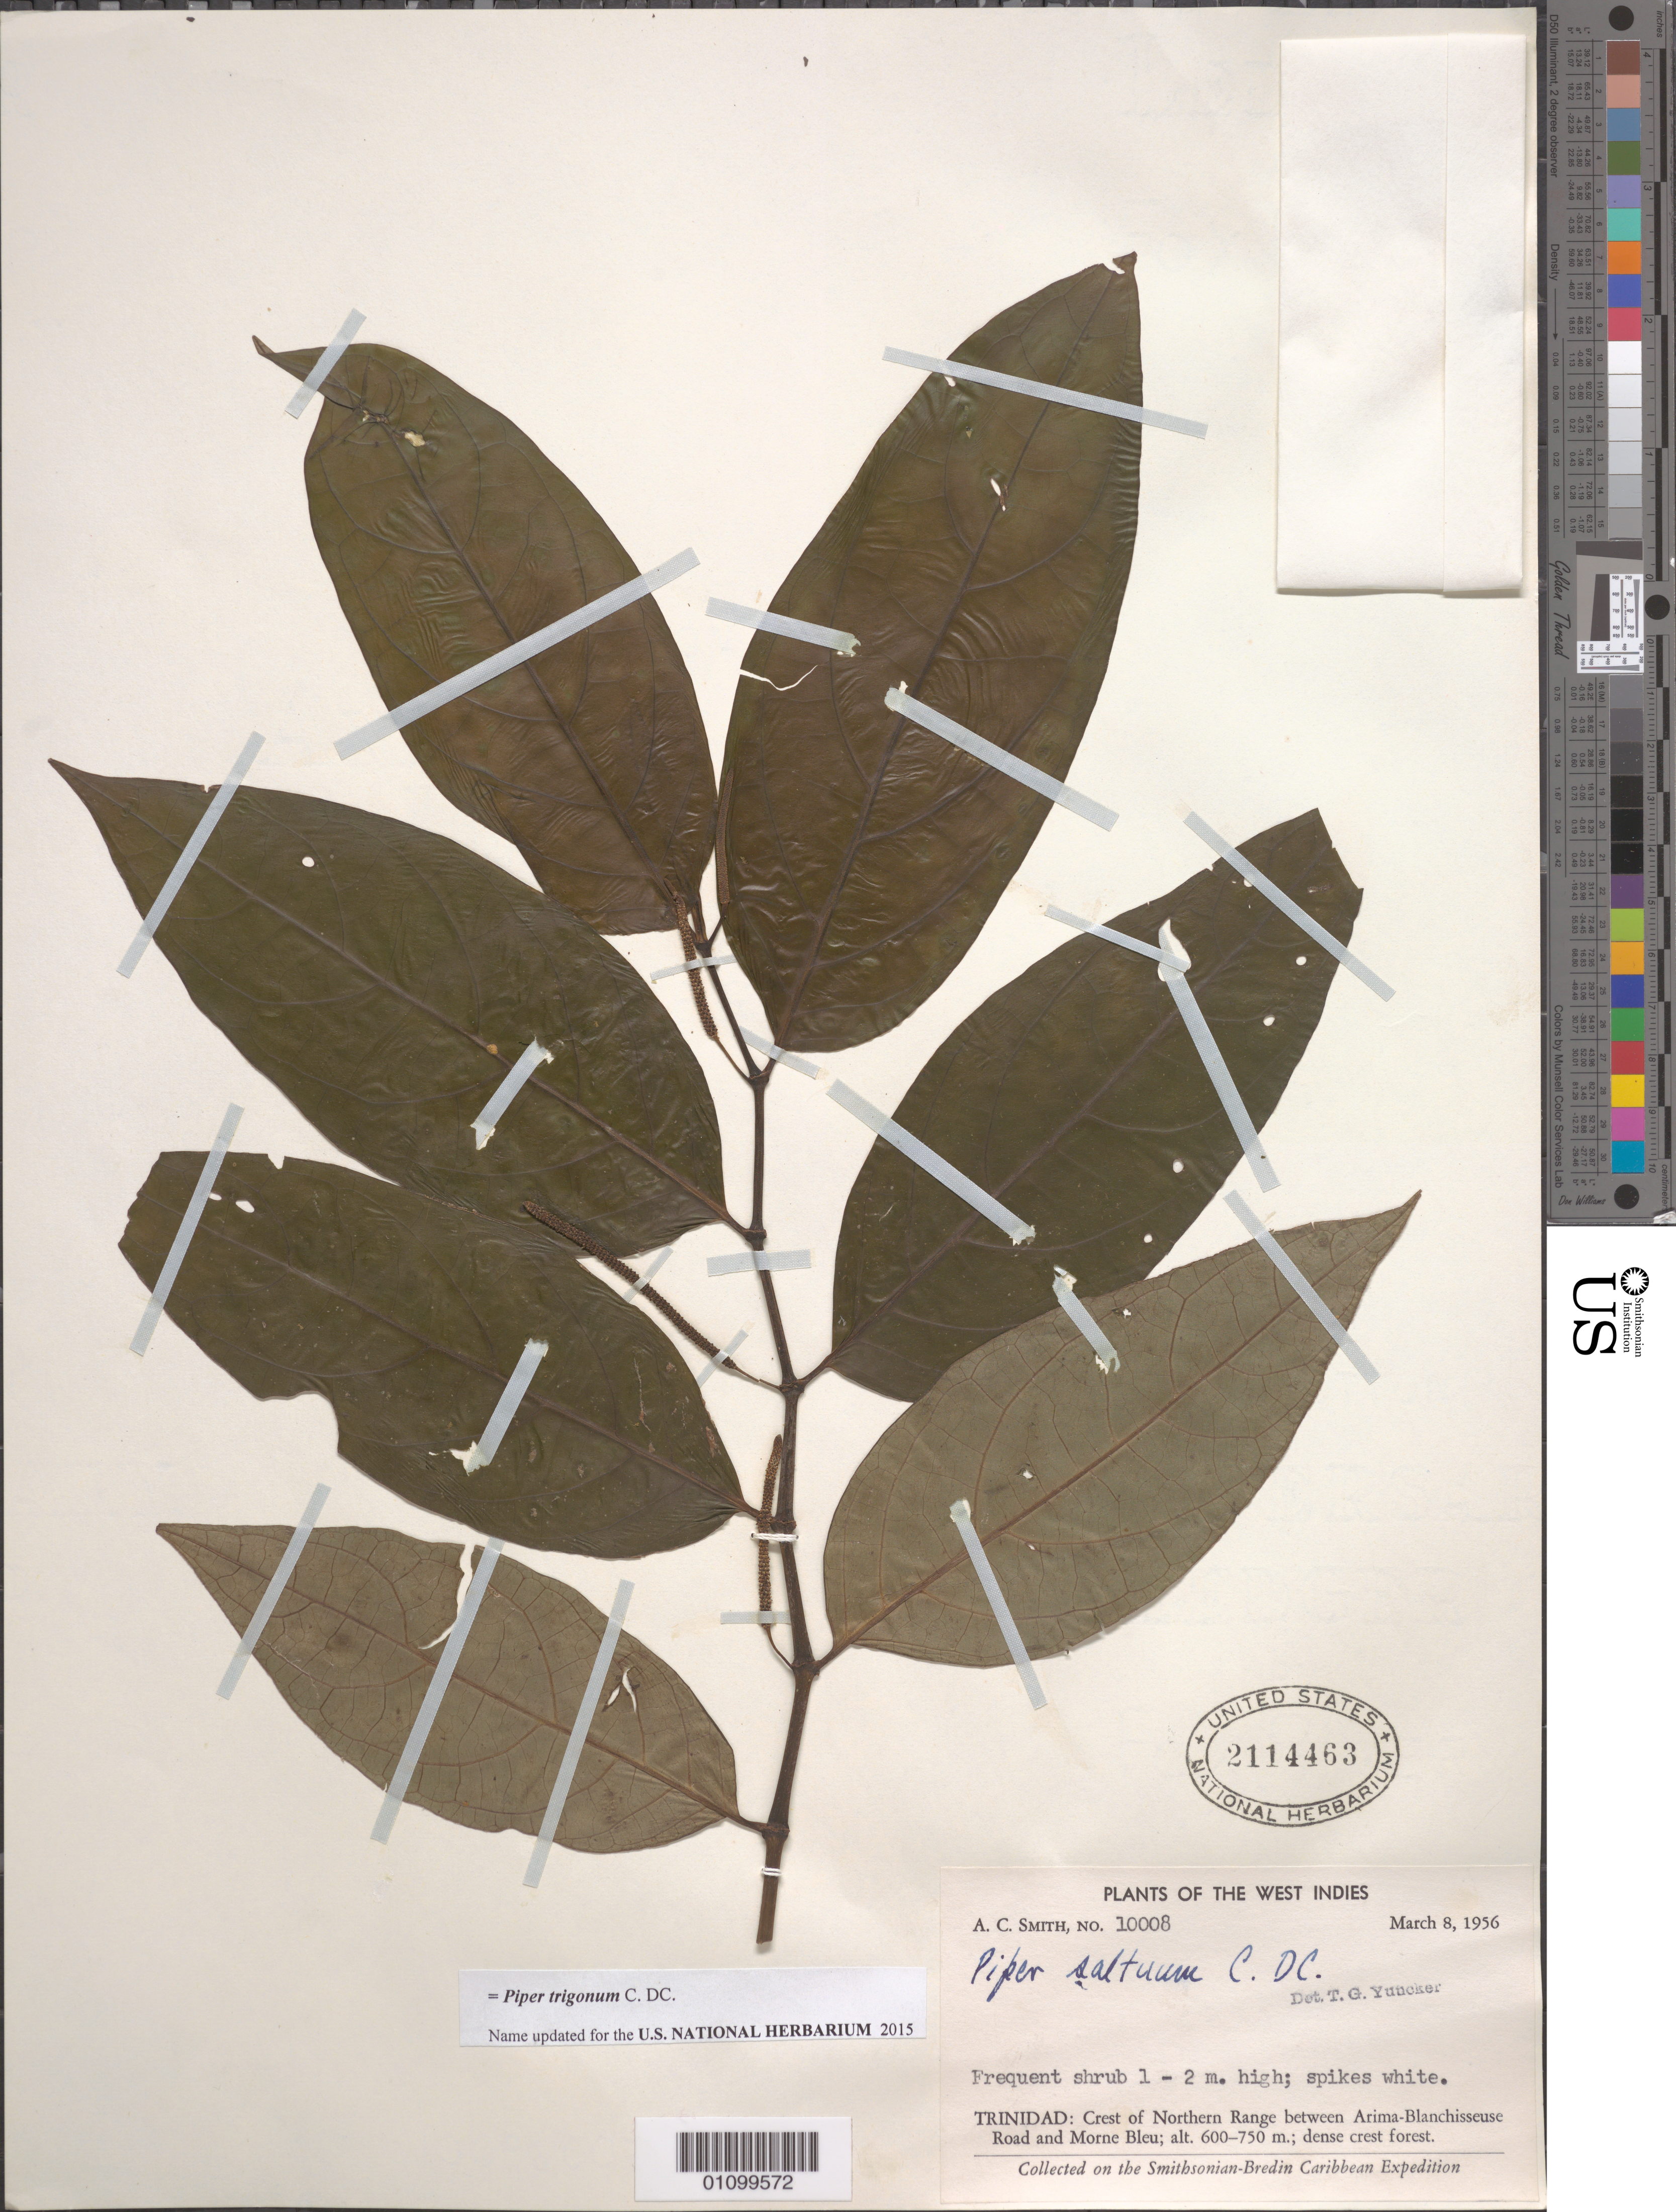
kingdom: Plantae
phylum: Tracheophyta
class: Magnoliopsida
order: Piperales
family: Piperaceae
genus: Piper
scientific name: Piper saltuum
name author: C. DC.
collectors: A. C. Smith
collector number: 10008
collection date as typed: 08 Mar 1956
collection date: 1956-03-08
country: Trinidad and Tobago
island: Trinidad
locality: Crest of North Range between Arima-Blanchisseuse Road and Morne Bleu; dense crest forest.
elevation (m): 600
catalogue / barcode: US 2114463